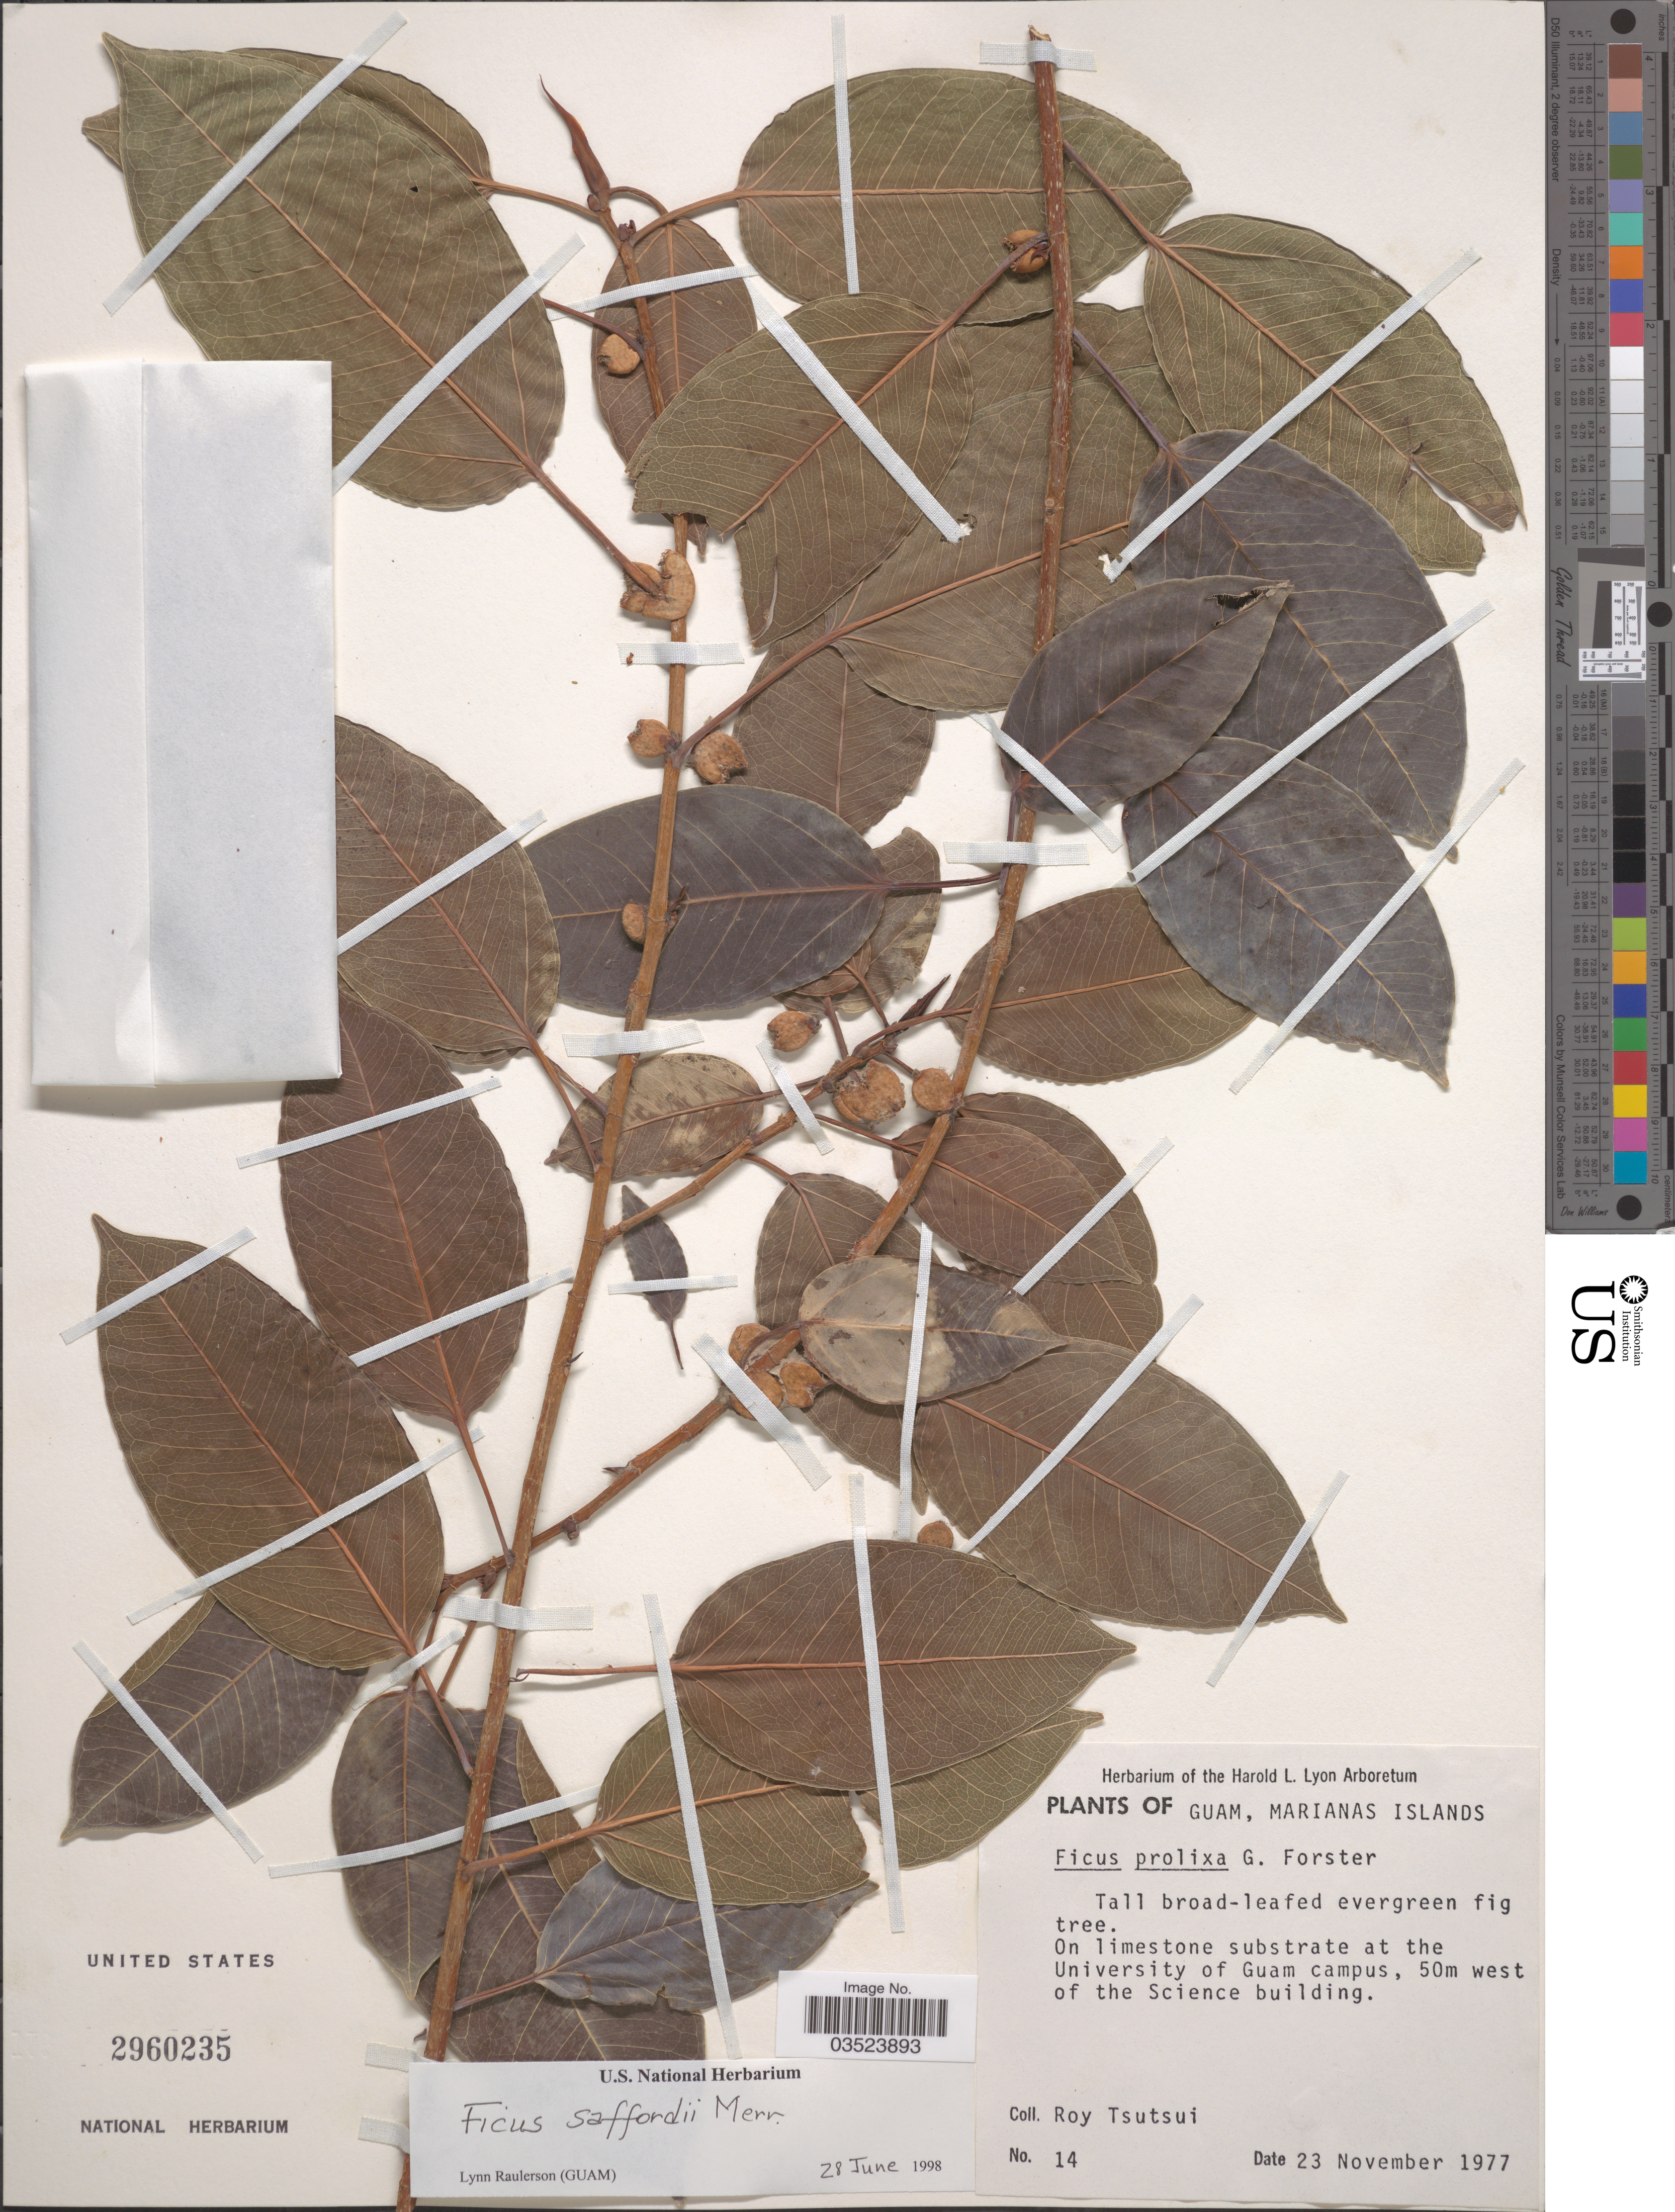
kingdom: Plantae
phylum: Tracheophyta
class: Magnoliopsida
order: Rosales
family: Moraceae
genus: Ficus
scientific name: Ficus microcarpa var. saffordii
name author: (Merr.) Corner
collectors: R. Tsutsui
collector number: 14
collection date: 1977-11-23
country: Guam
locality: Marianas Islands. On limestone substrate at the University of Guam campus, 50m west of Science building.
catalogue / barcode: US 2960235